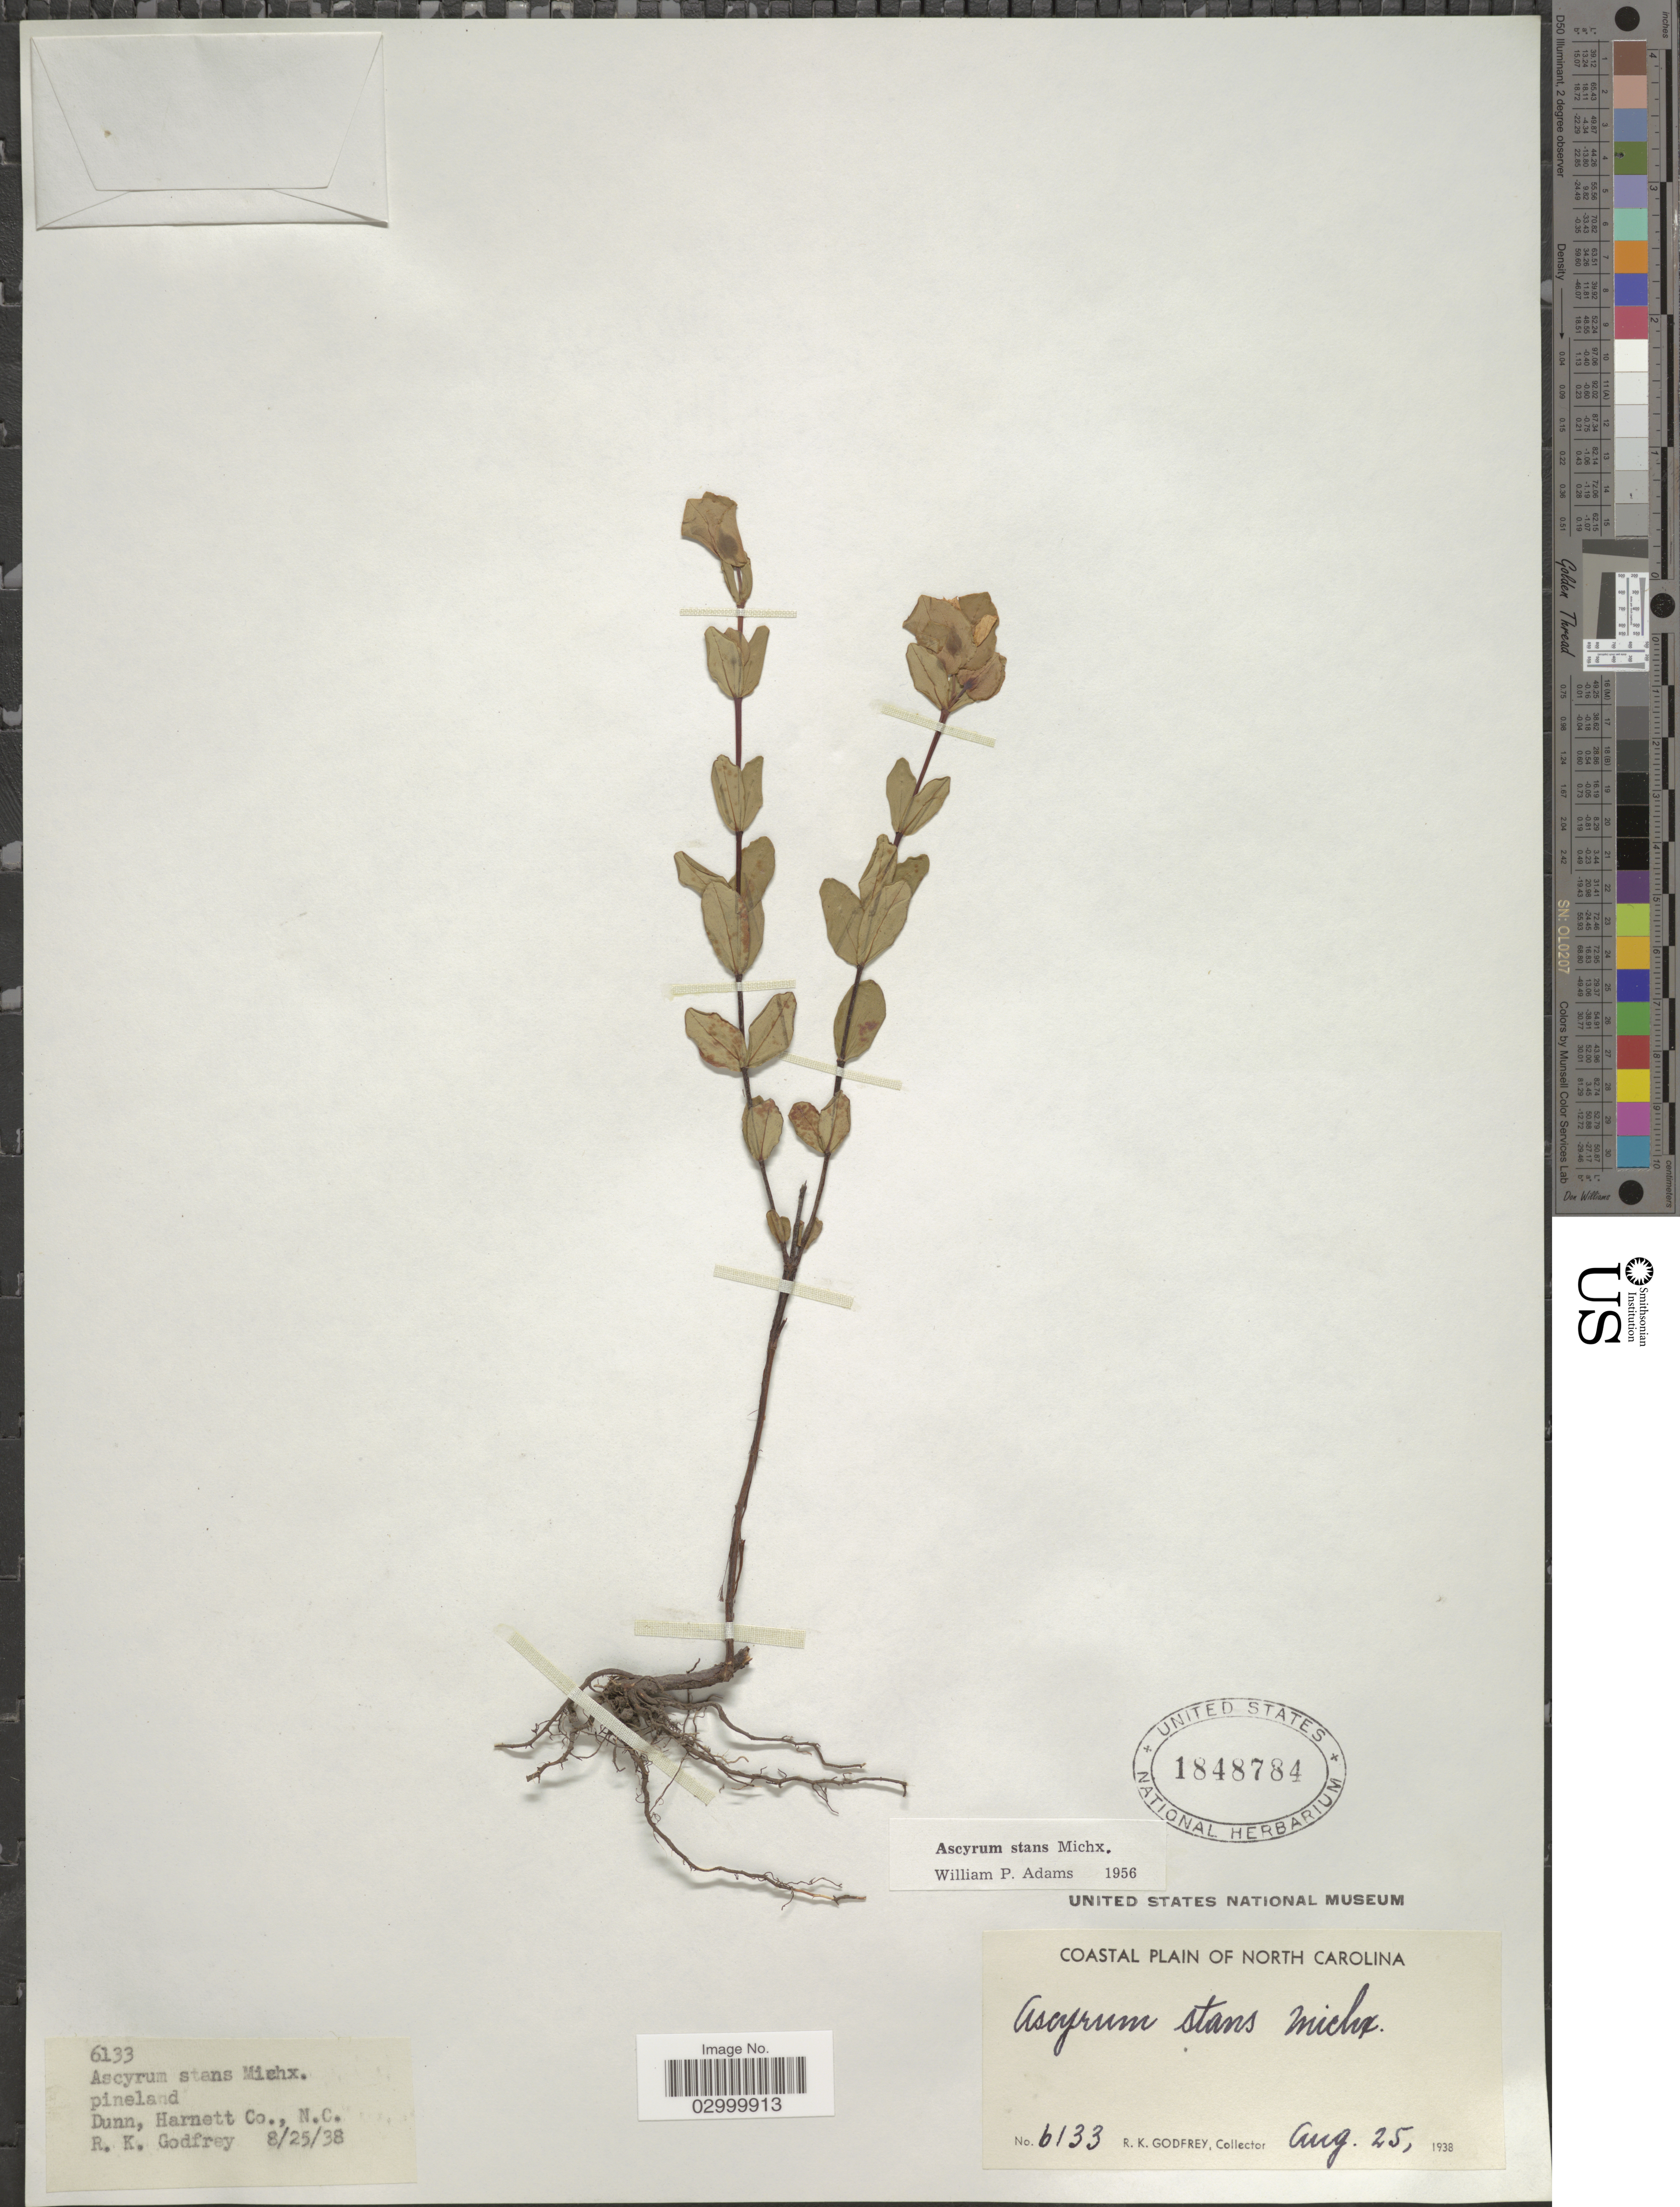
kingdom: Plantae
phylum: Tracheophyta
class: Magnoliopsida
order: Malpighiales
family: Hypericaceae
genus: Hypericum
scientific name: Hypericum crux-andreae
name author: (L.) Crantz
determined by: Strong, Mark T., (BOT), Smithsonian Institution - National Museum of Natural History (UNITED STATES)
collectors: R. K. Godfrey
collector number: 6133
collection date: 1938-08-25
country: United States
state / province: North Carolina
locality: Coastal Plain of North Carolina. Dunn, Harnett Co., N.C.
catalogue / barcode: US 1848784